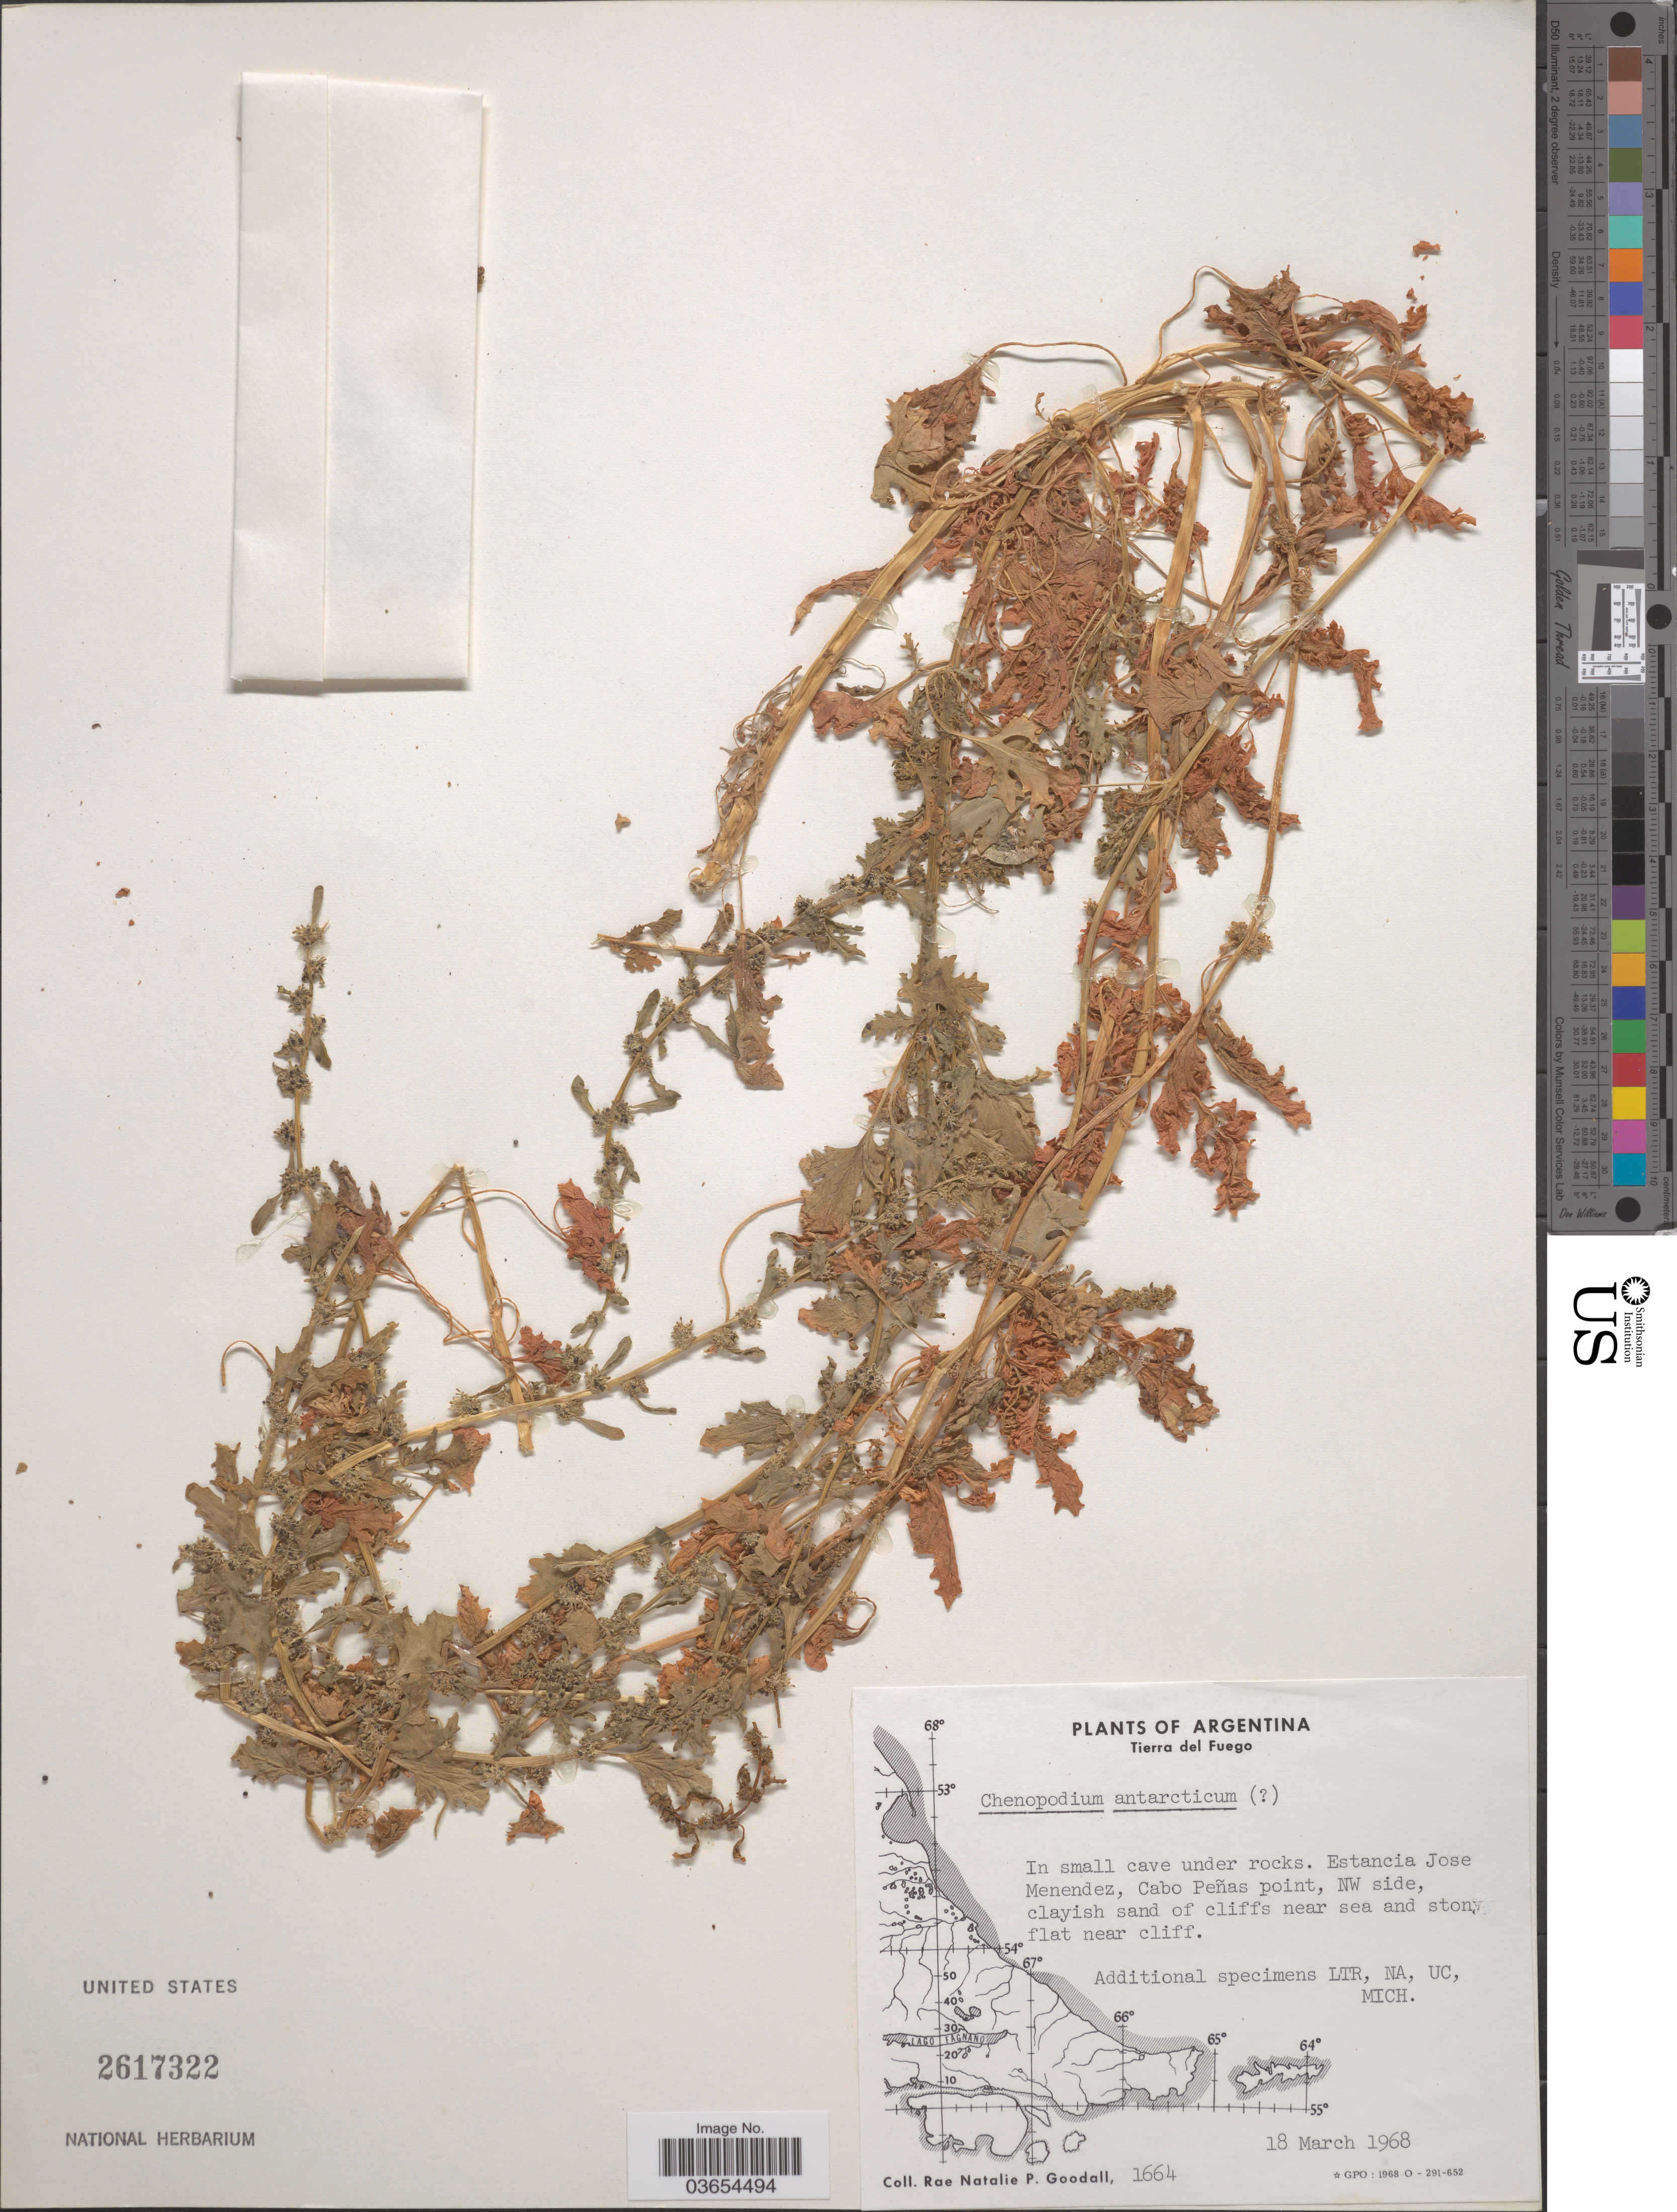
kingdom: Plantae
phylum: Tracheophyta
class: Magnoliopsida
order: Caryophyllales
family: Amaranthaceae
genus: Chenopodium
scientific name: Chenopodium antarcticum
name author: (Hook. f.) Hook. f.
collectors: R. Goodall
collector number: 1664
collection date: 1968-03-18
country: Argentina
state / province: Tierra del Fuego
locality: Estancia Jose Menendez, Cabo Peñas point, NW side.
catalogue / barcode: US 2617322